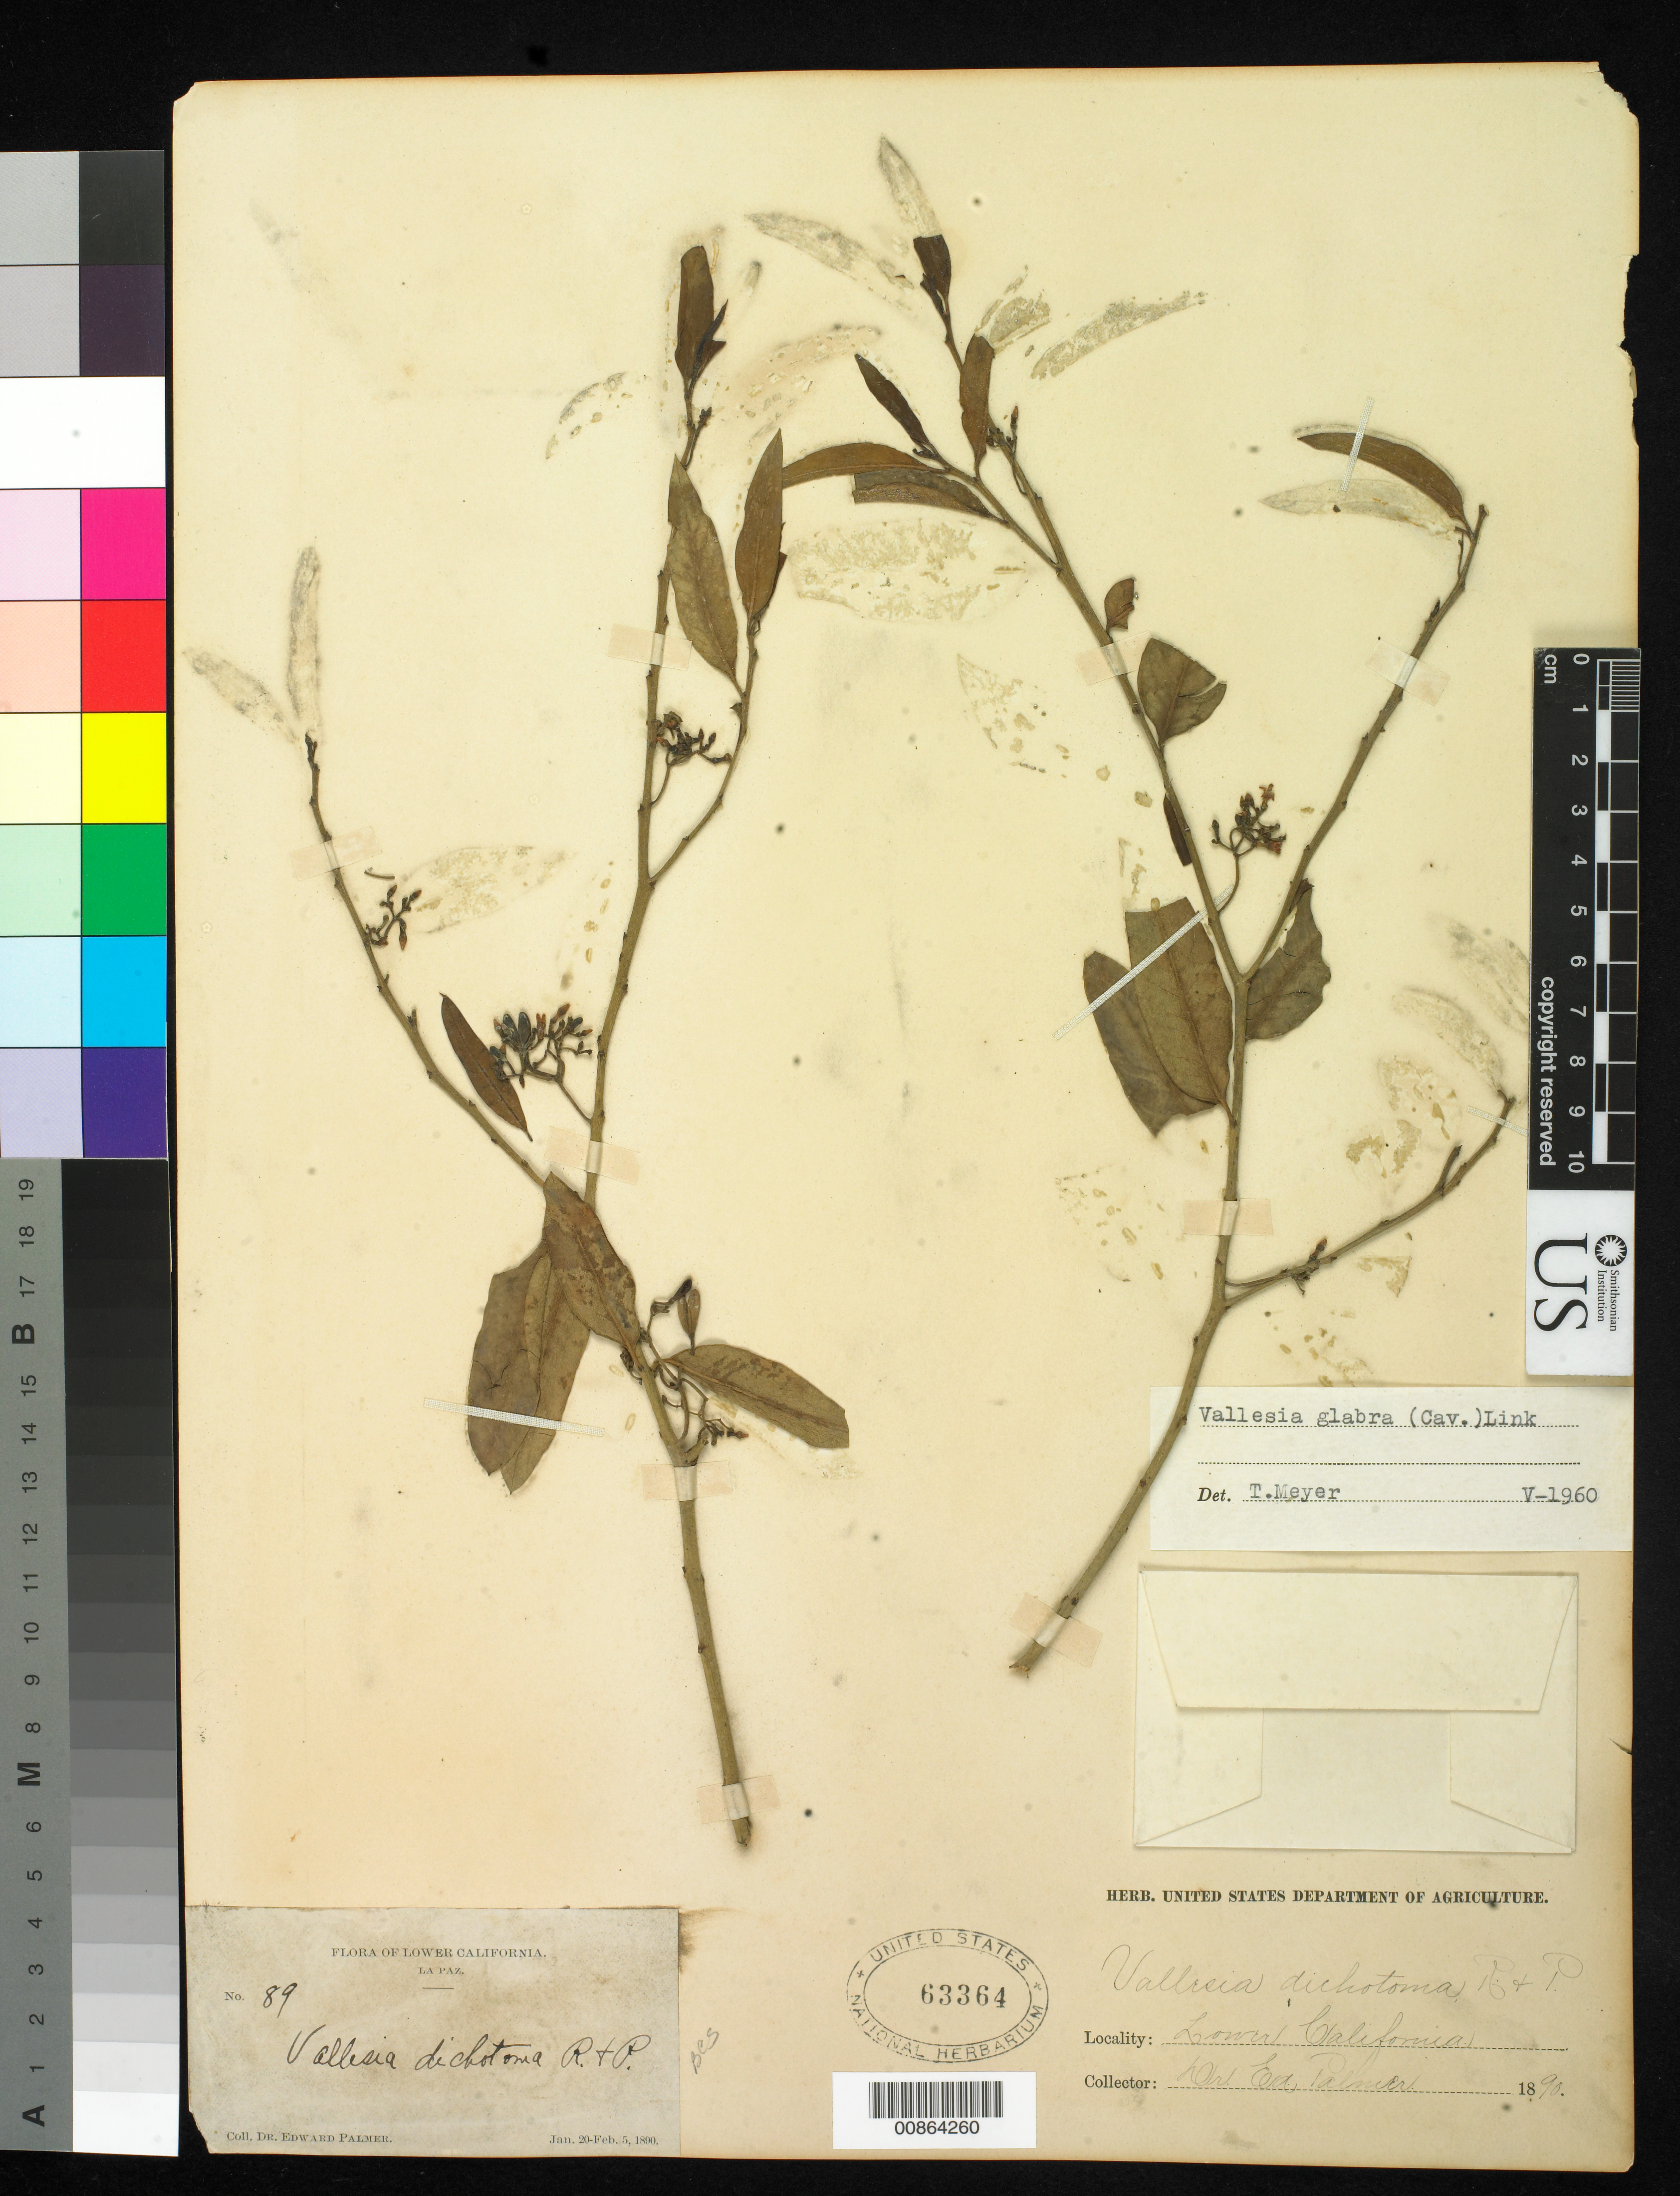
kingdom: Plantae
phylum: Tracheophyta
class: Magnoliopsida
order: Gentianales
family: Apocynaceae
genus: Vallesia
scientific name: Vallesia glabra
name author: (Cav.) Link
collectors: E. Palmer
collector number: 89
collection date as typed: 20 Jan 1890 to 05 Feb 1890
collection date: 1890-01-20/1890-02-05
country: Mexico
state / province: Baja California Sur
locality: La Paz, Baja California Sur.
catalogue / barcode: US 63364